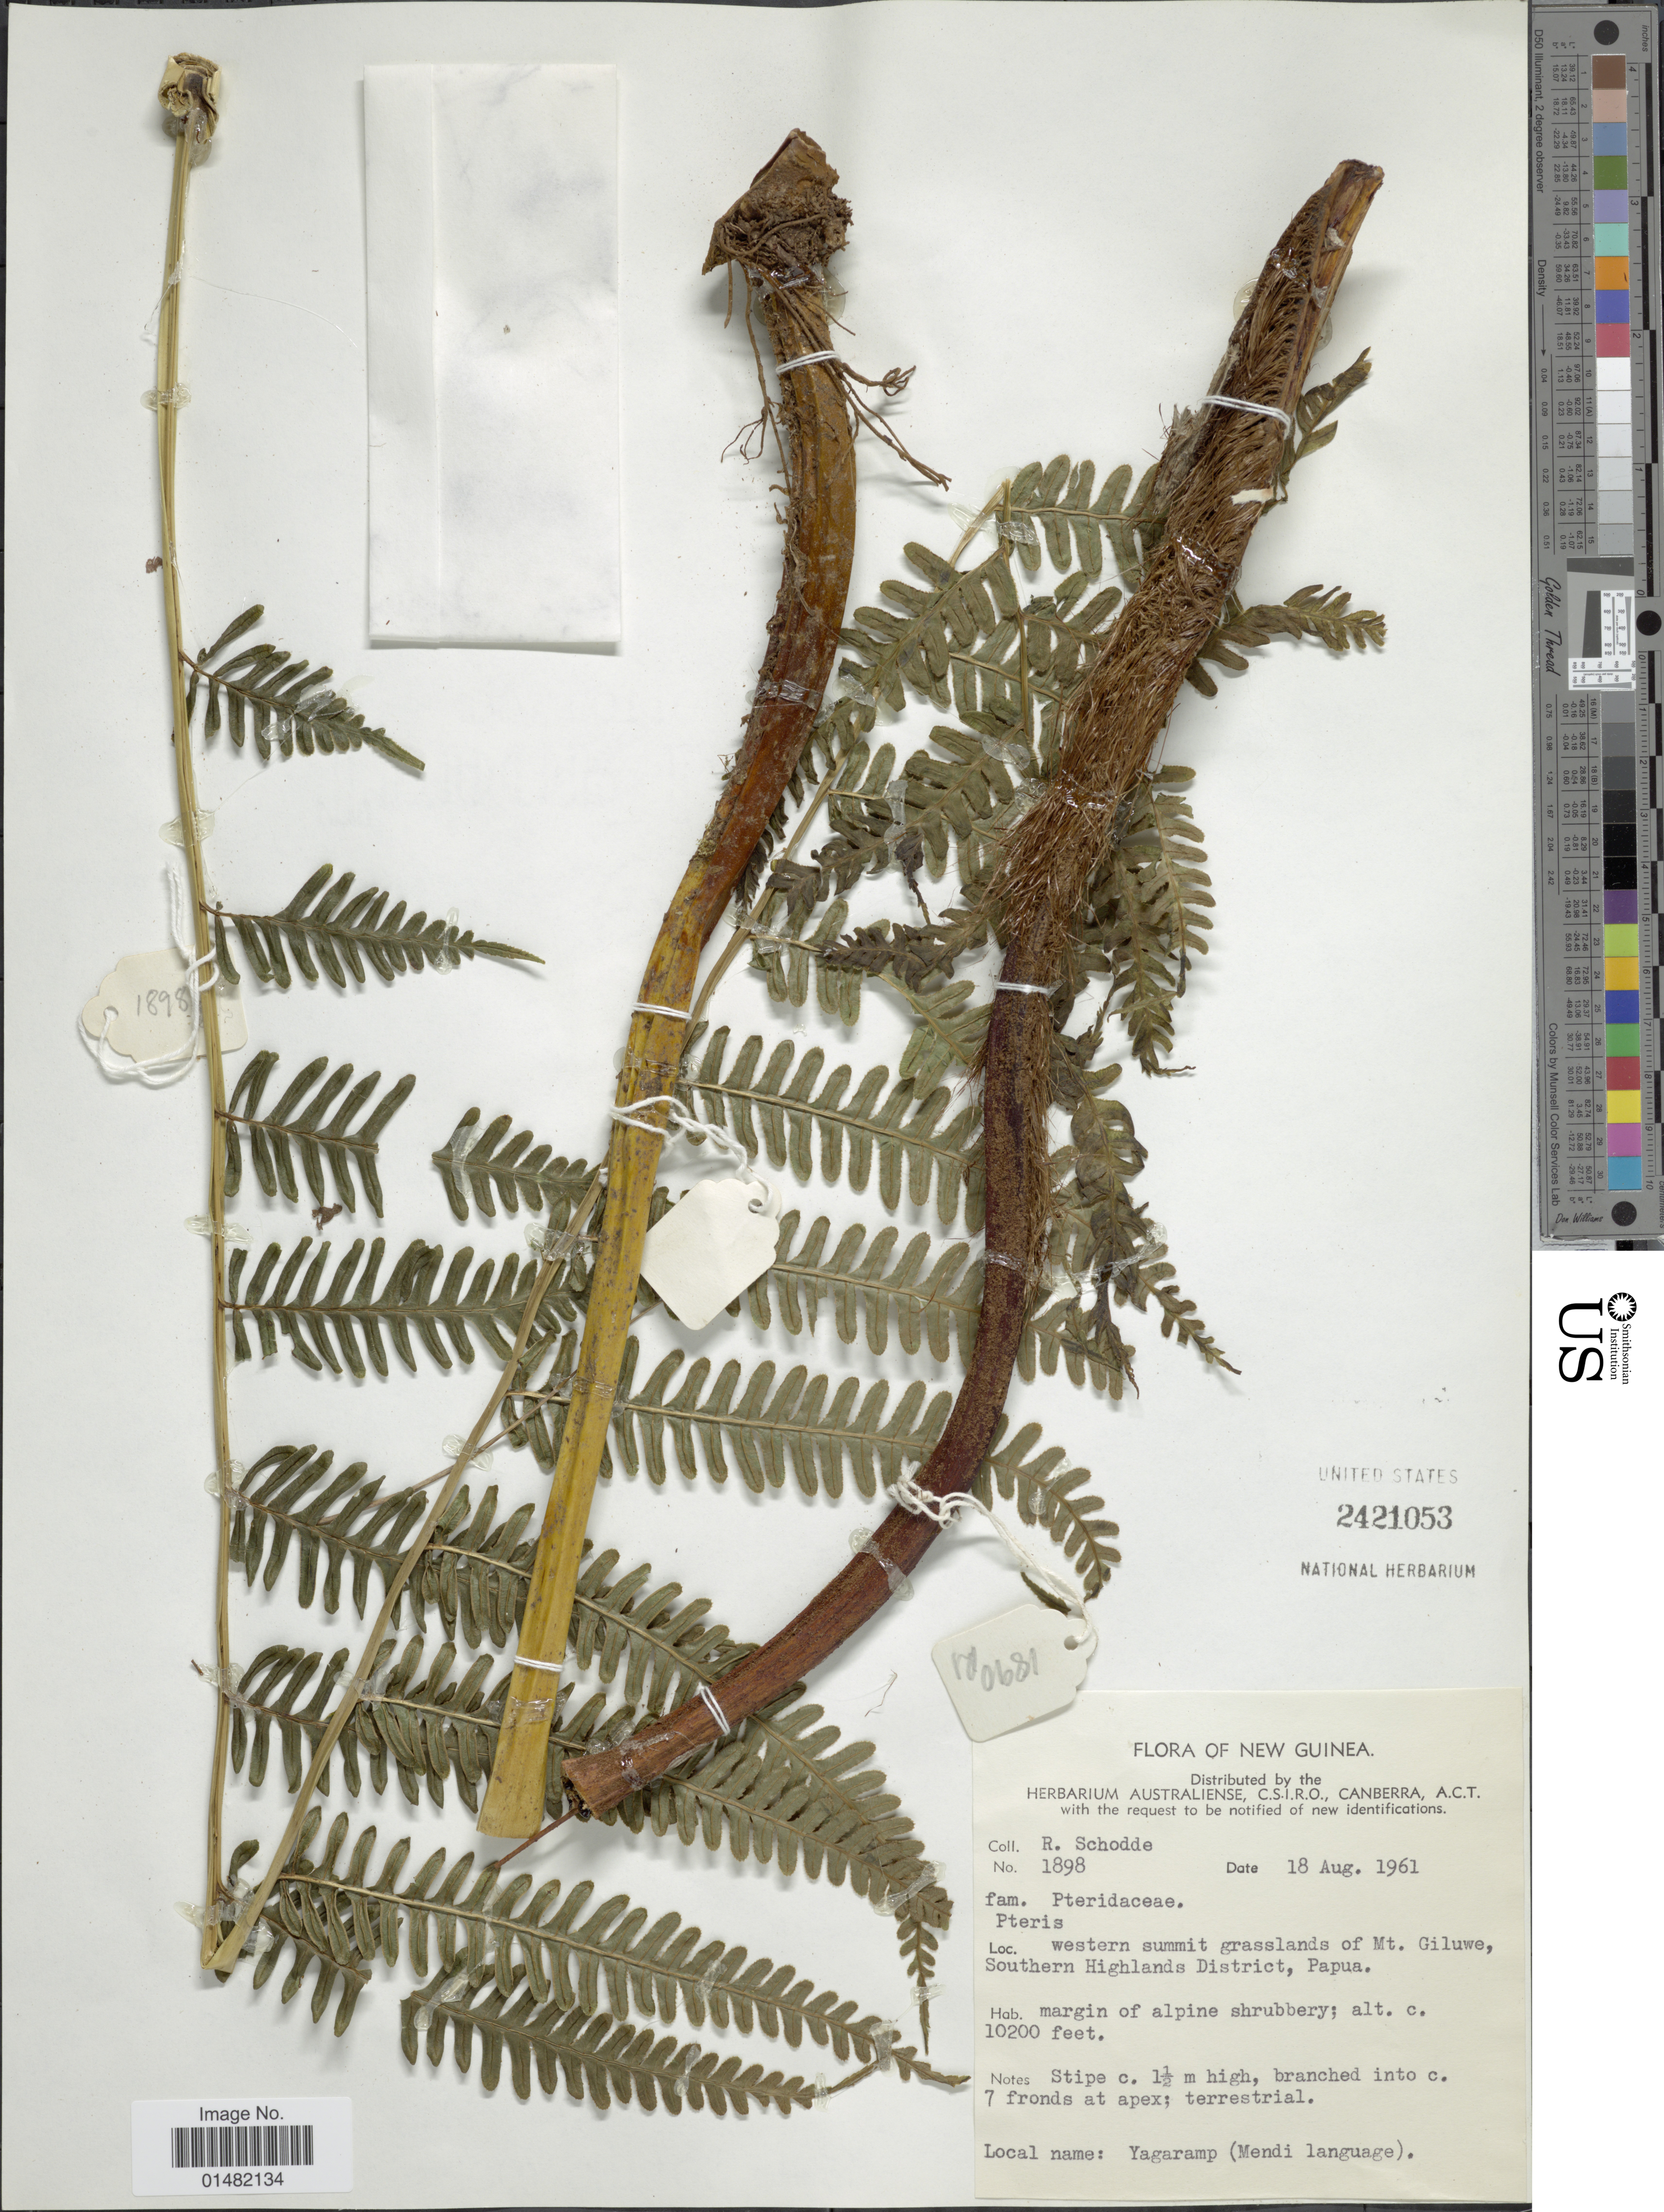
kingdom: Plantae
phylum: Tracheophyta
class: Polypodiopsida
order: Polypodiales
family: Pteridaceae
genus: Pteris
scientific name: Pteris sp.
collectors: R. Schodde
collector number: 1898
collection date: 1961-08-18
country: Papua New Guinea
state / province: Southern Highlands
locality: New Guinea, western summit grasslands of Mt. Giluwe, Papua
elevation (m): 3109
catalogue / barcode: US 2421053